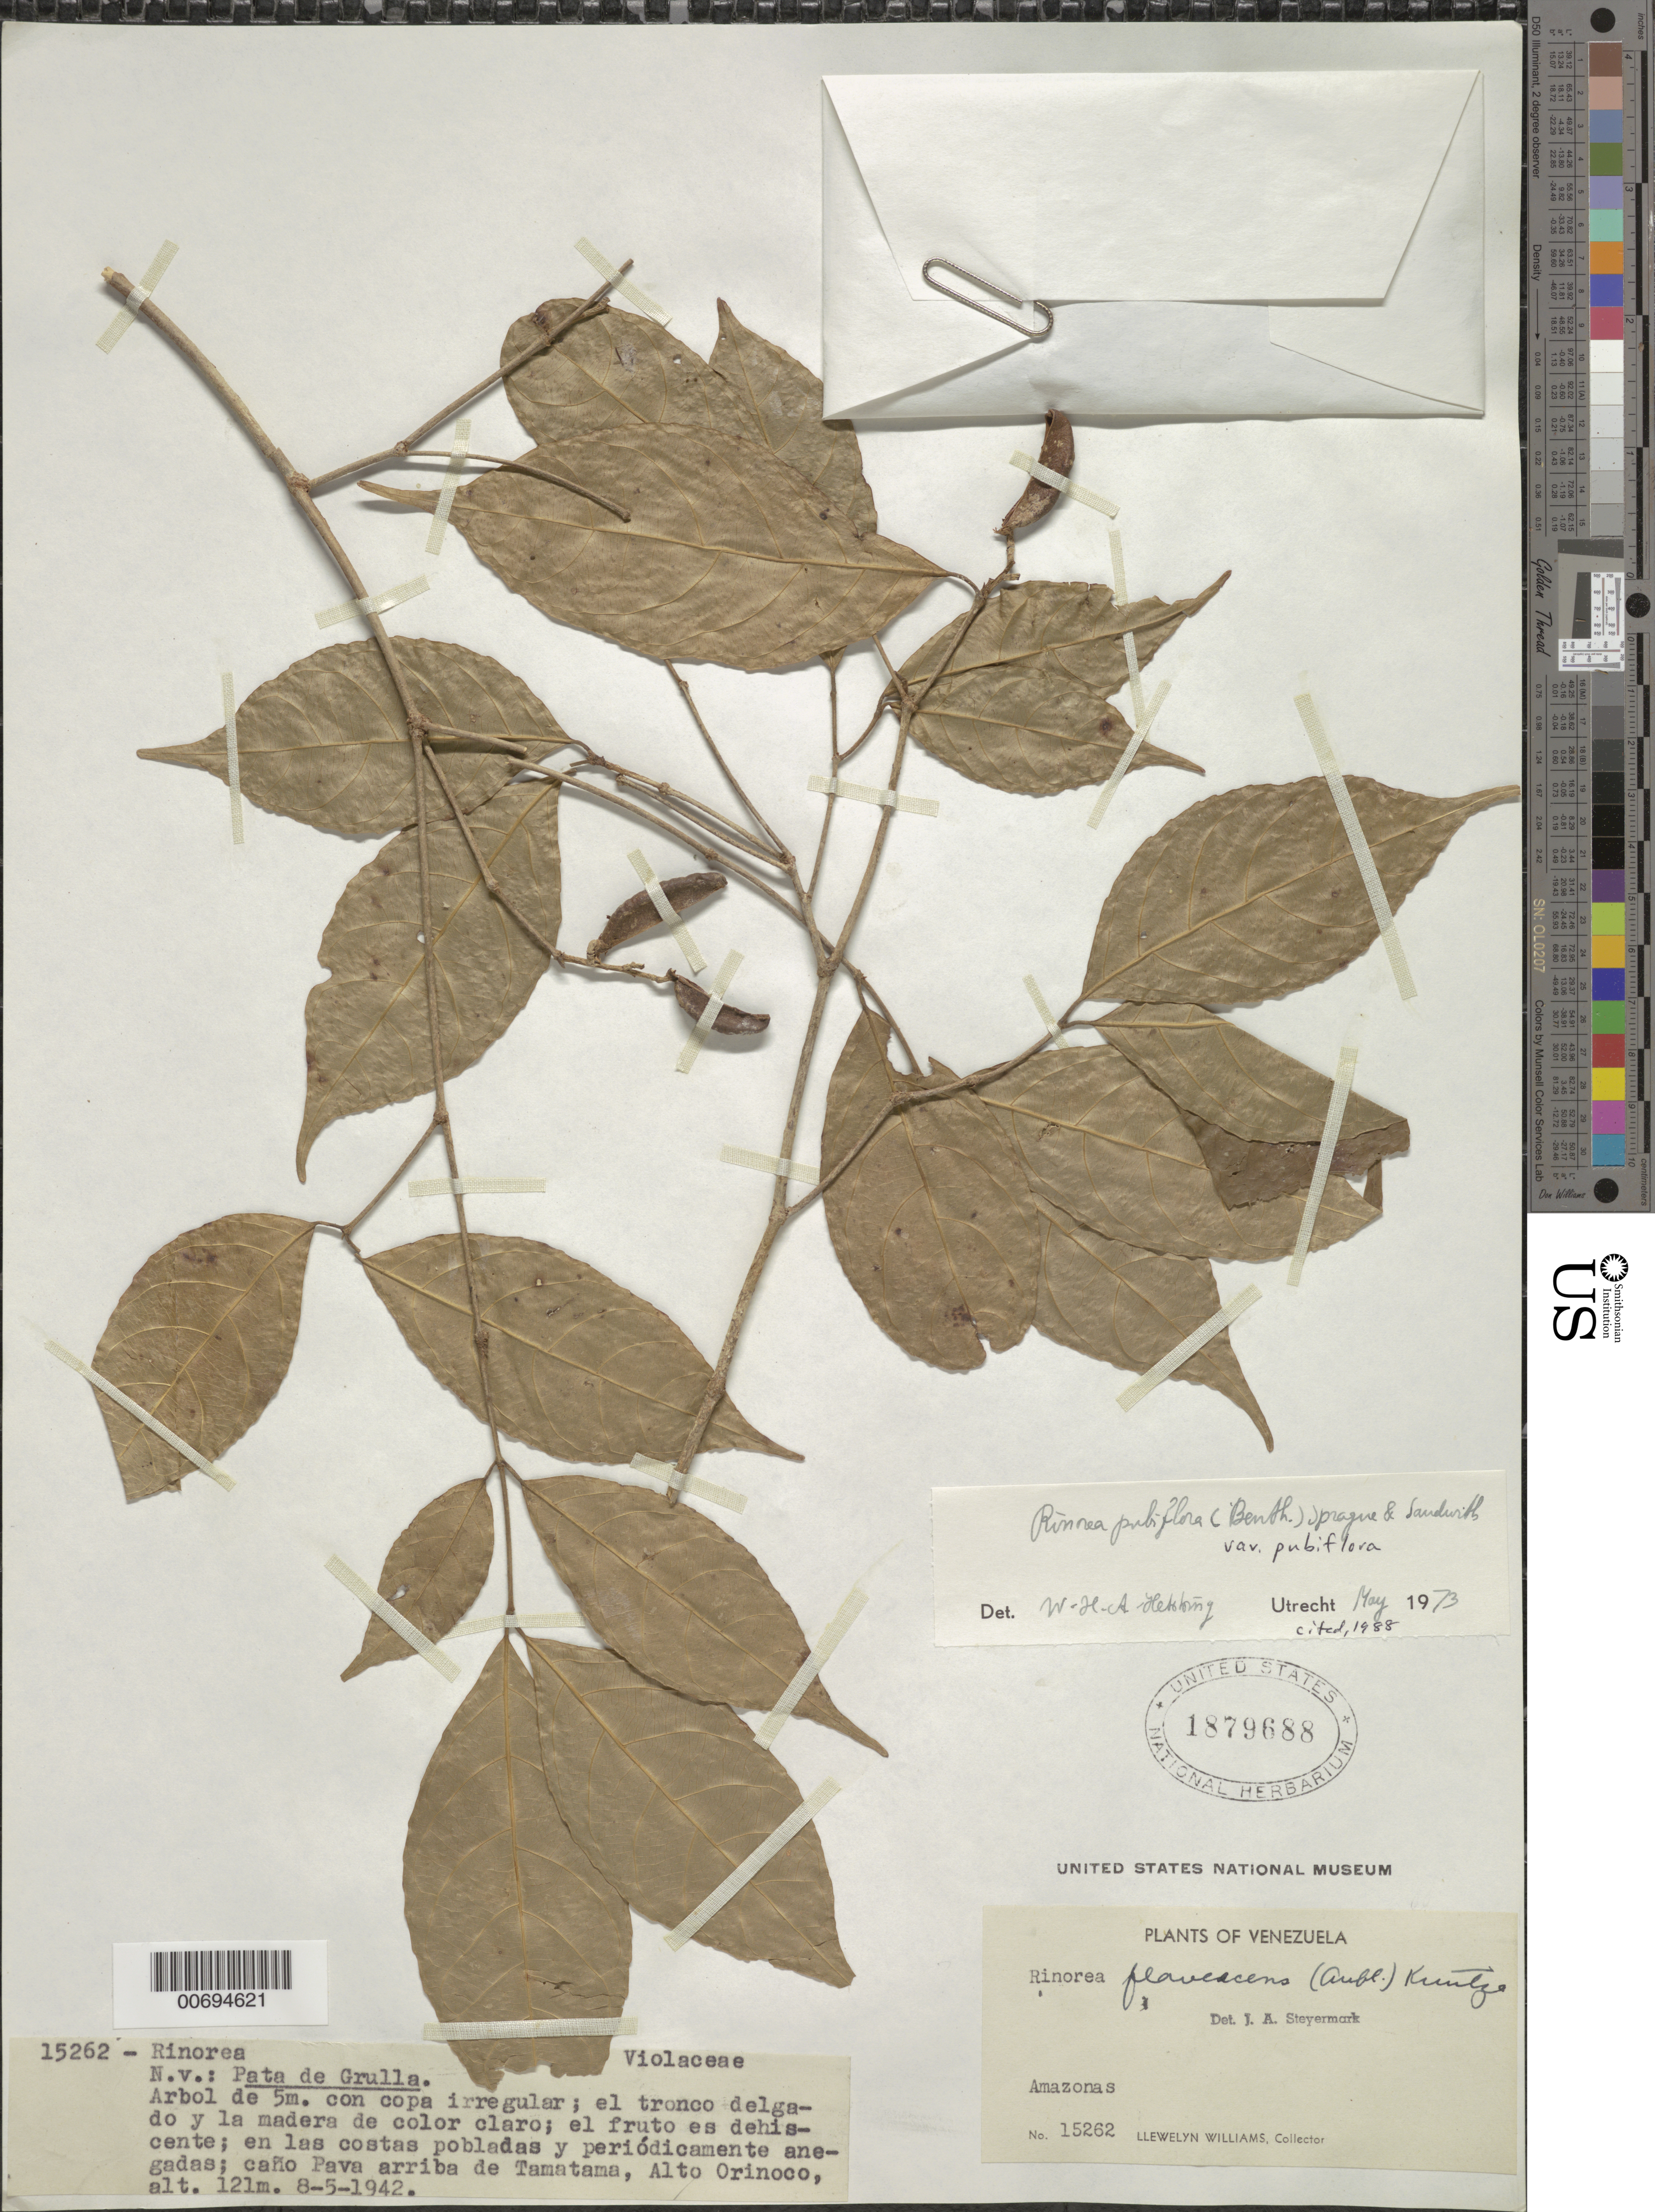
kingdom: Plantae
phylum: Tracheophyta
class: Magnoliopsida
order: Malpighiales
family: Violaceae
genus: Rinorea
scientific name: Rinorea pubiflora var. pubiflora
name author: (Benth.) Sprague & Sandwith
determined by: Hekking, W. H. A.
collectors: Ll. Williams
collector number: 15262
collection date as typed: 8-May-42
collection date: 1942-05-08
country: Venezuela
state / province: Amazonas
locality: Tamatama, Caño Pava, Alto Orinoco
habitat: En las costas pobladas y periodicamente anegadas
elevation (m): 121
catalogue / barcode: US 1879688